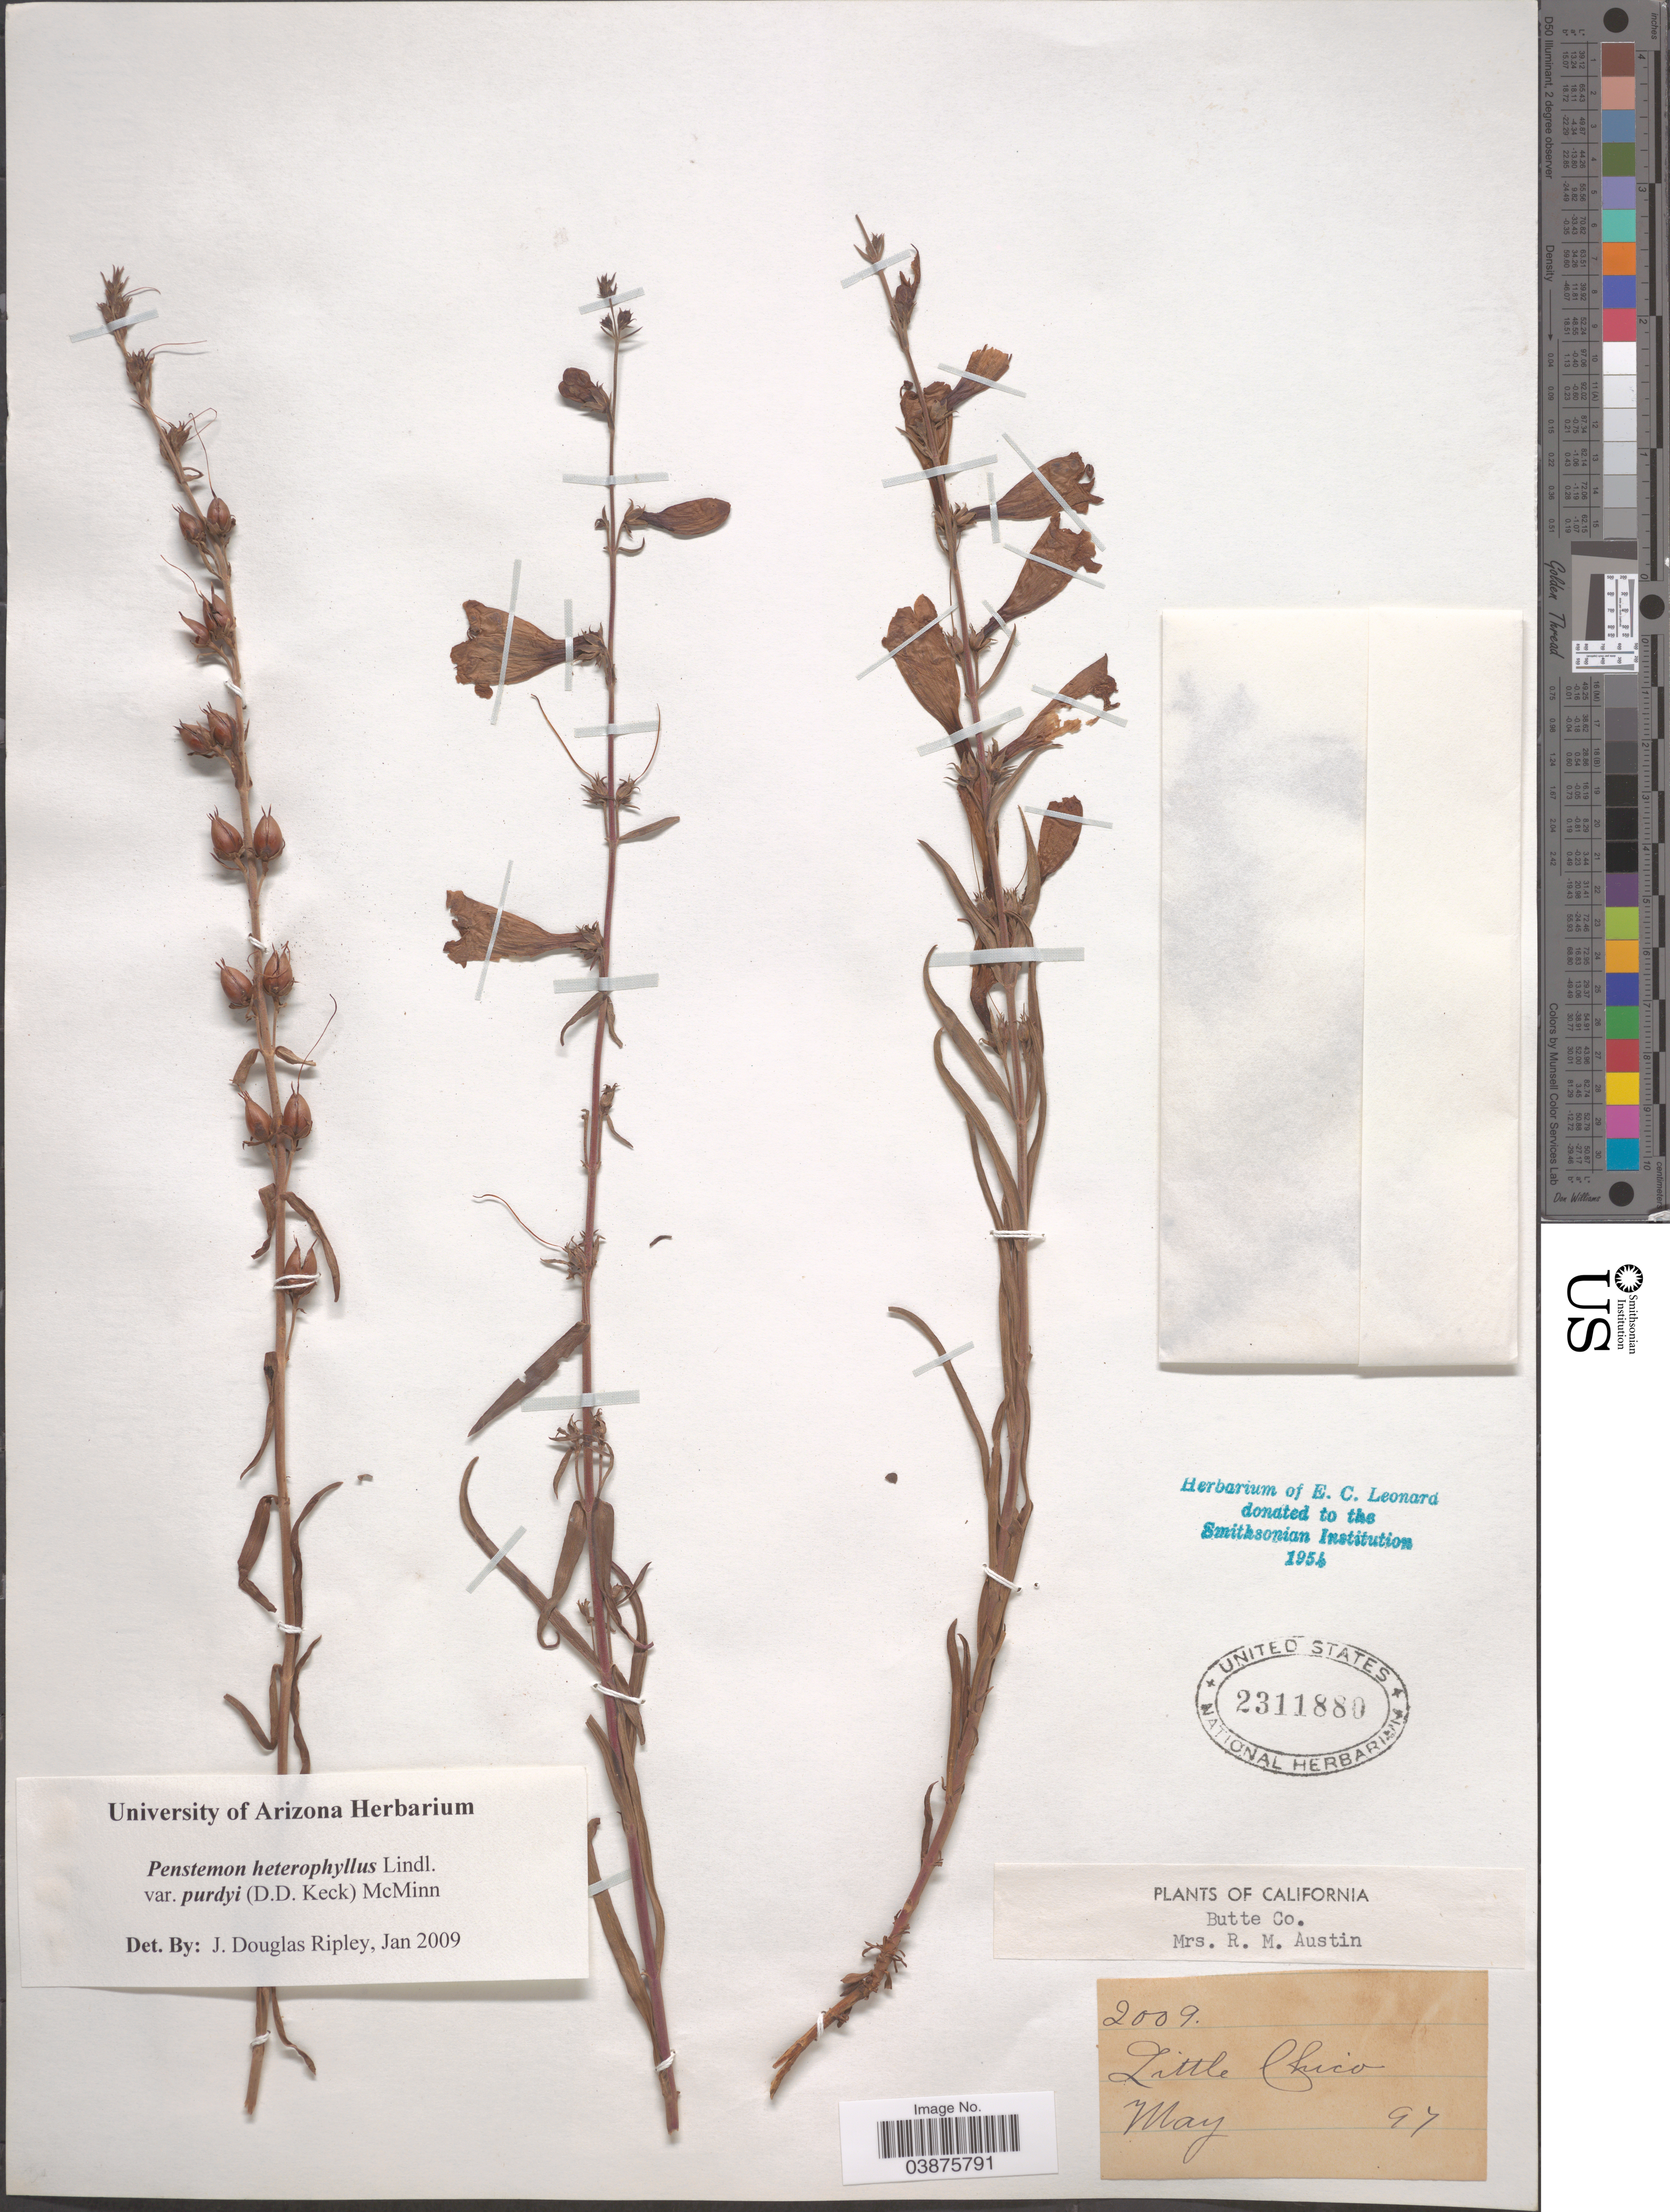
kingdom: Plantae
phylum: Tracheophyta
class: Magnoliopsida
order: Lamiales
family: Plantaginaceae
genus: Penstemon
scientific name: Penstemon heterophyllus subsp. australis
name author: (Munz & I.M. Johnst.) D.D. Keck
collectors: R. Austin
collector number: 2009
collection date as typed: Transcribed d/m/y: /5/97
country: United States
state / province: California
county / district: Butte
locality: Butte Co. Little Chico.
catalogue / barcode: US 2311880